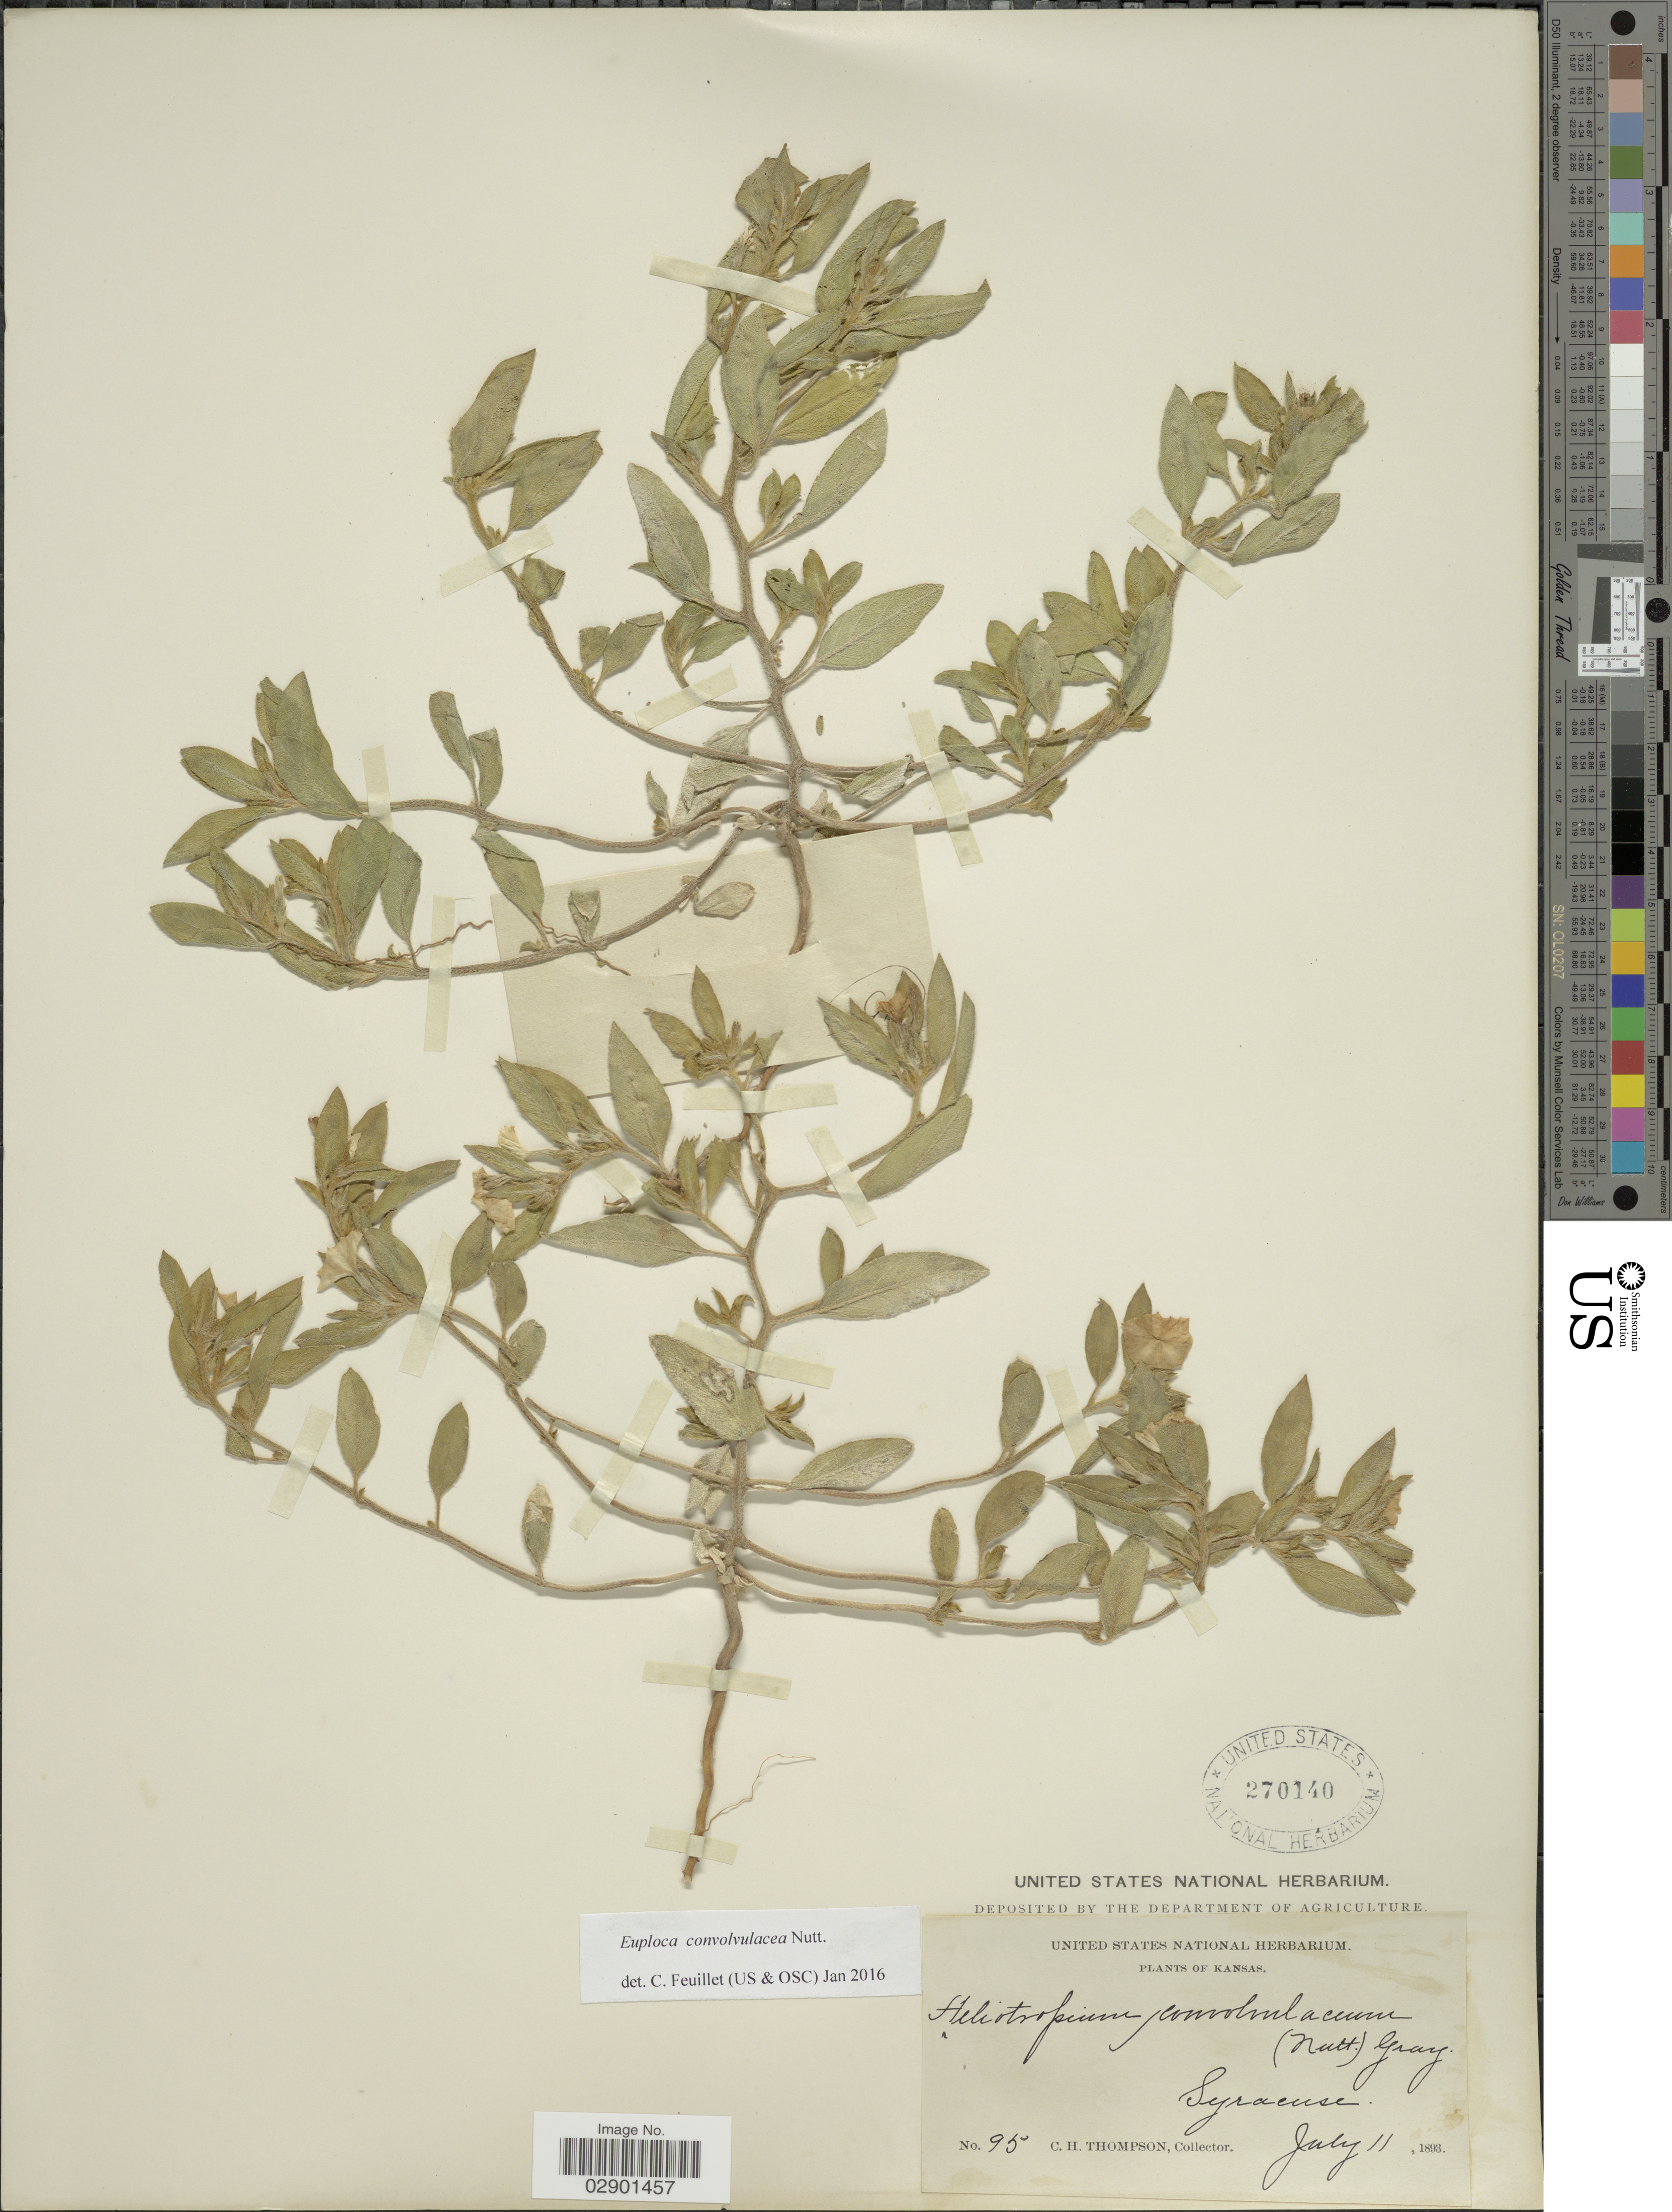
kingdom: Plantae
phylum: Tracheophyta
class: Magnoliopsida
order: Boraginales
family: Heliotropiaceae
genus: Euploca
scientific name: Euploca convolvulacea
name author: Nutt.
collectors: C. H. Thompson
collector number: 95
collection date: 1893-07-11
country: United States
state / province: Kansas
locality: Syracuse.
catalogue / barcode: US 270140